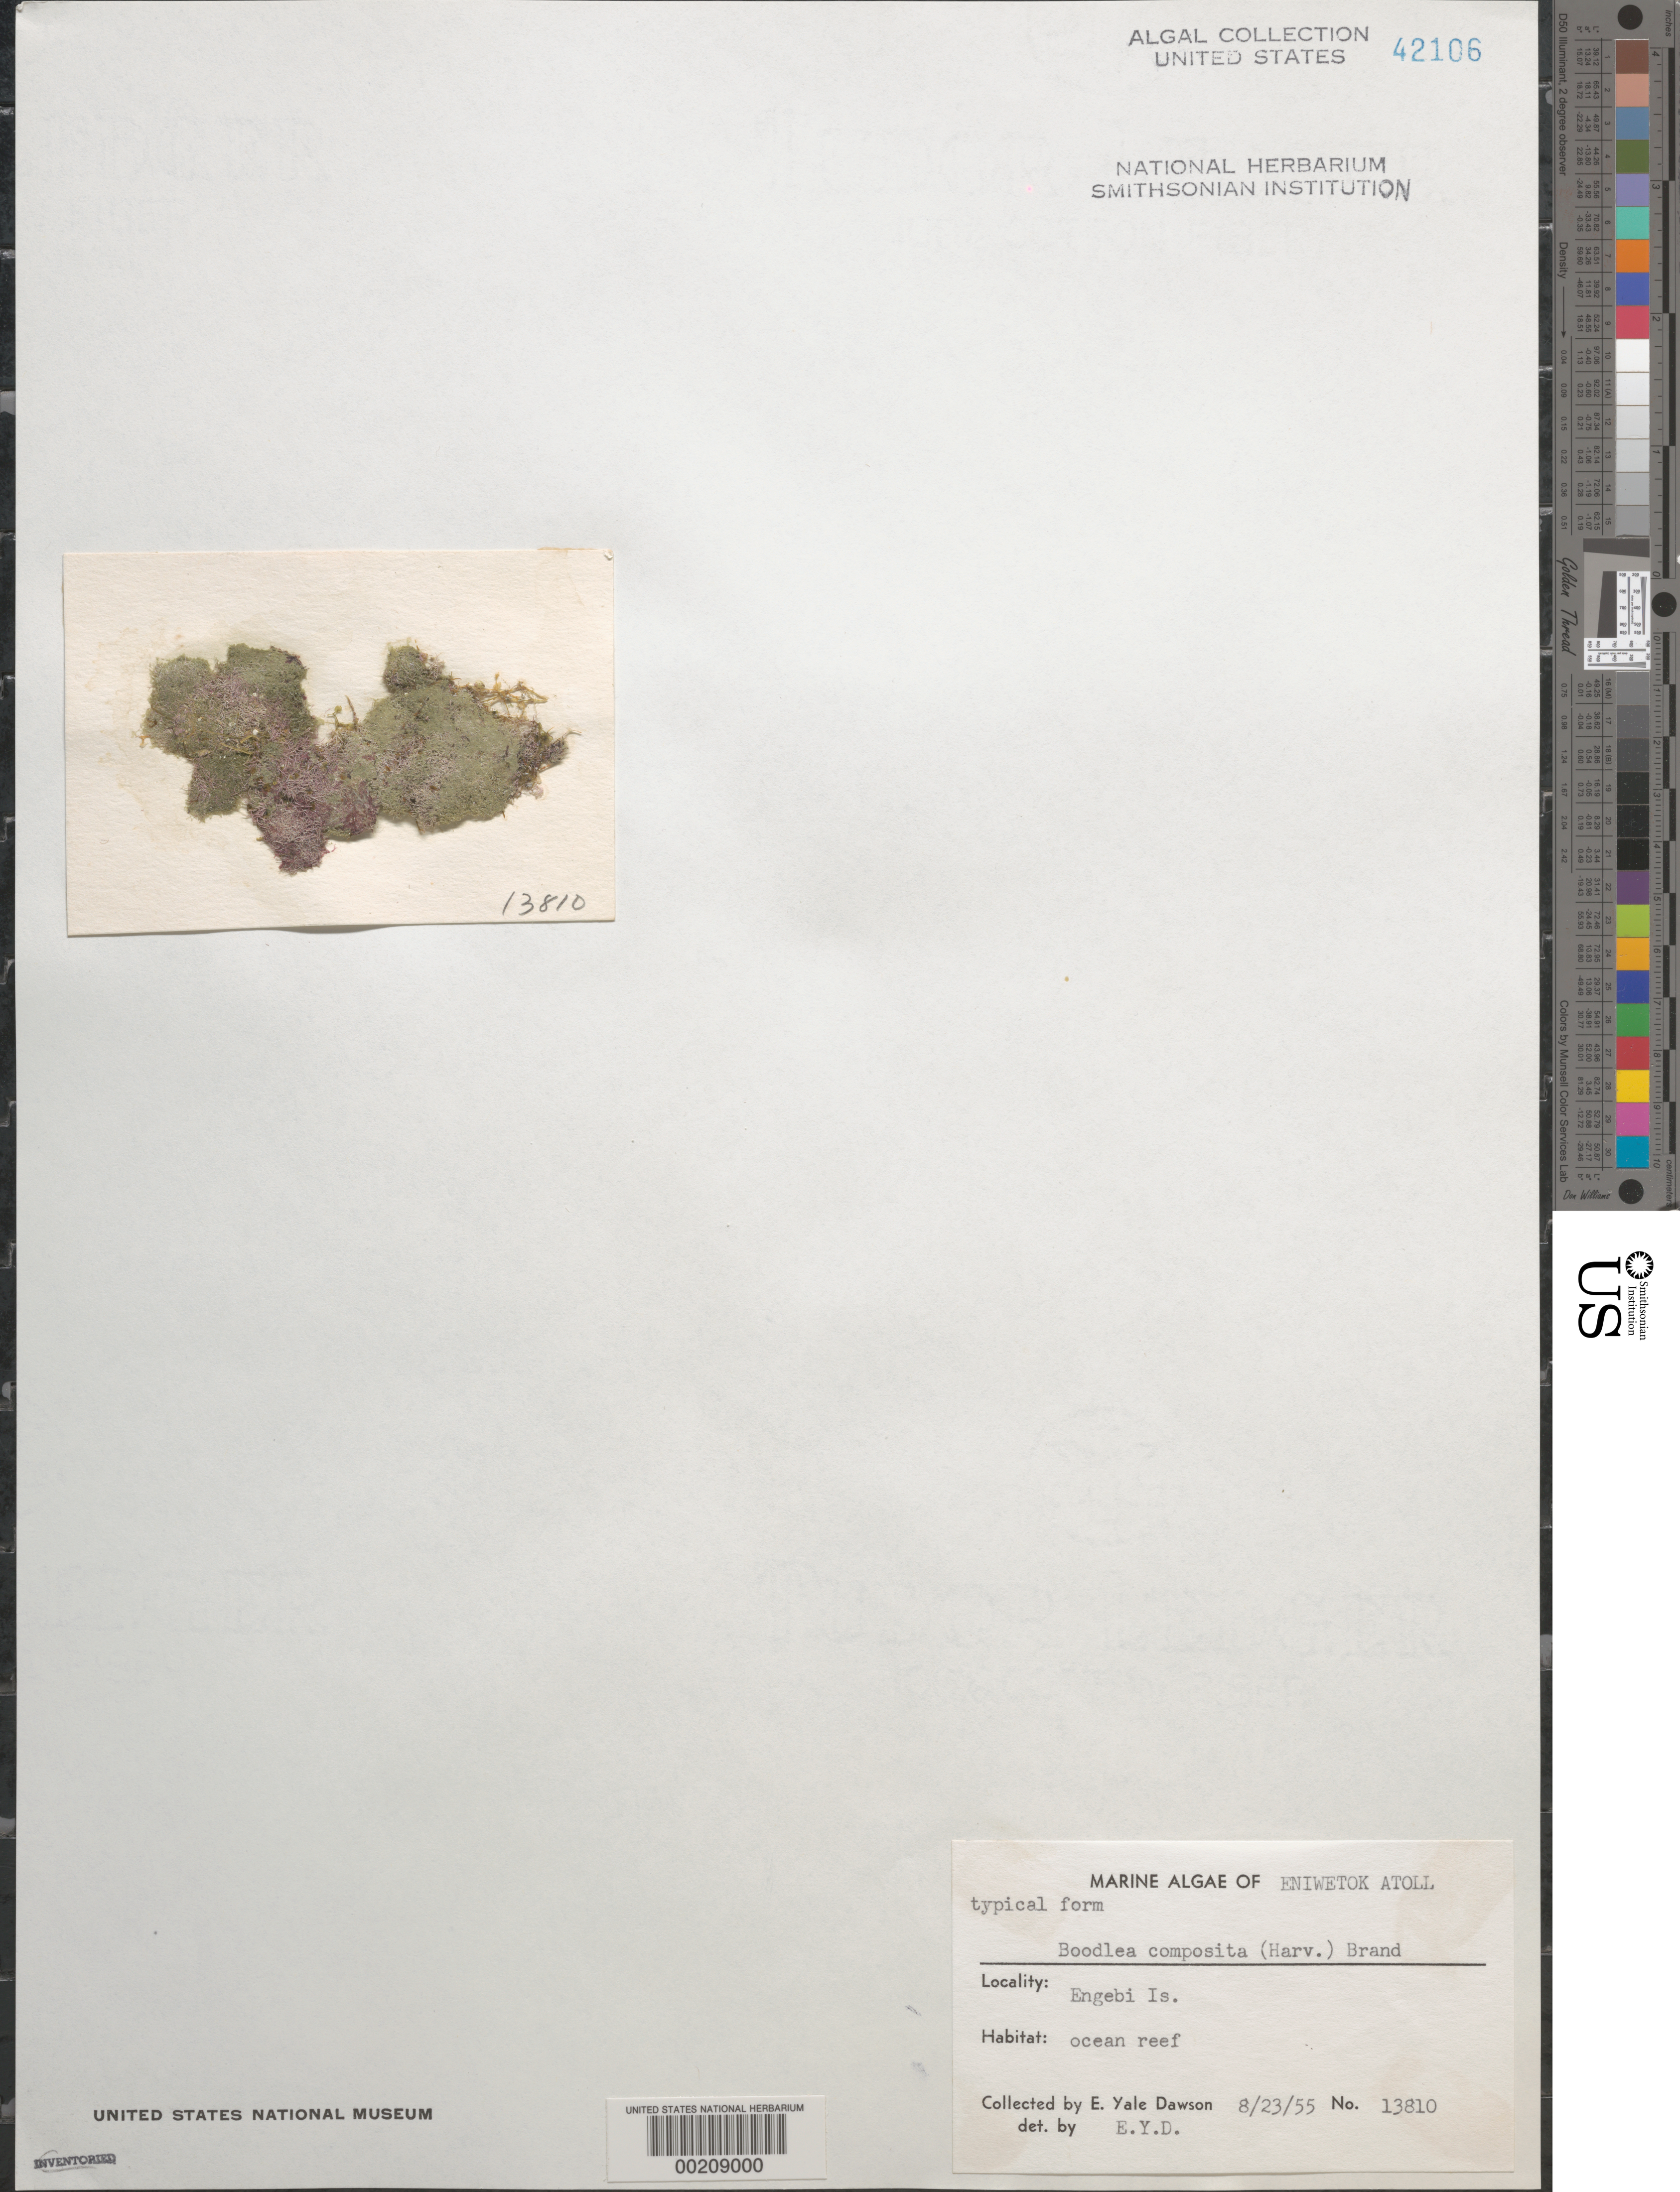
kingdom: Plantae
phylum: Chlorophyta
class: Ulvophyceae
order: Siphonocladales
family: Boodleaceae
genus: Boodlea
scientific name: Boodlea composita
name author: (Humb. & Humb.) Brand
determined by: Dawson, E. Y.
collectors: E. Y. Dawson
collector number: EYD 13810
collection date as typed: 23 Aug 1955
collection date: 1955-08-23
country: Marshall Islands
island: Enewetak [Eniwetok] Atoll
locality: Engebi Island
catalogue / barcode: US 42106